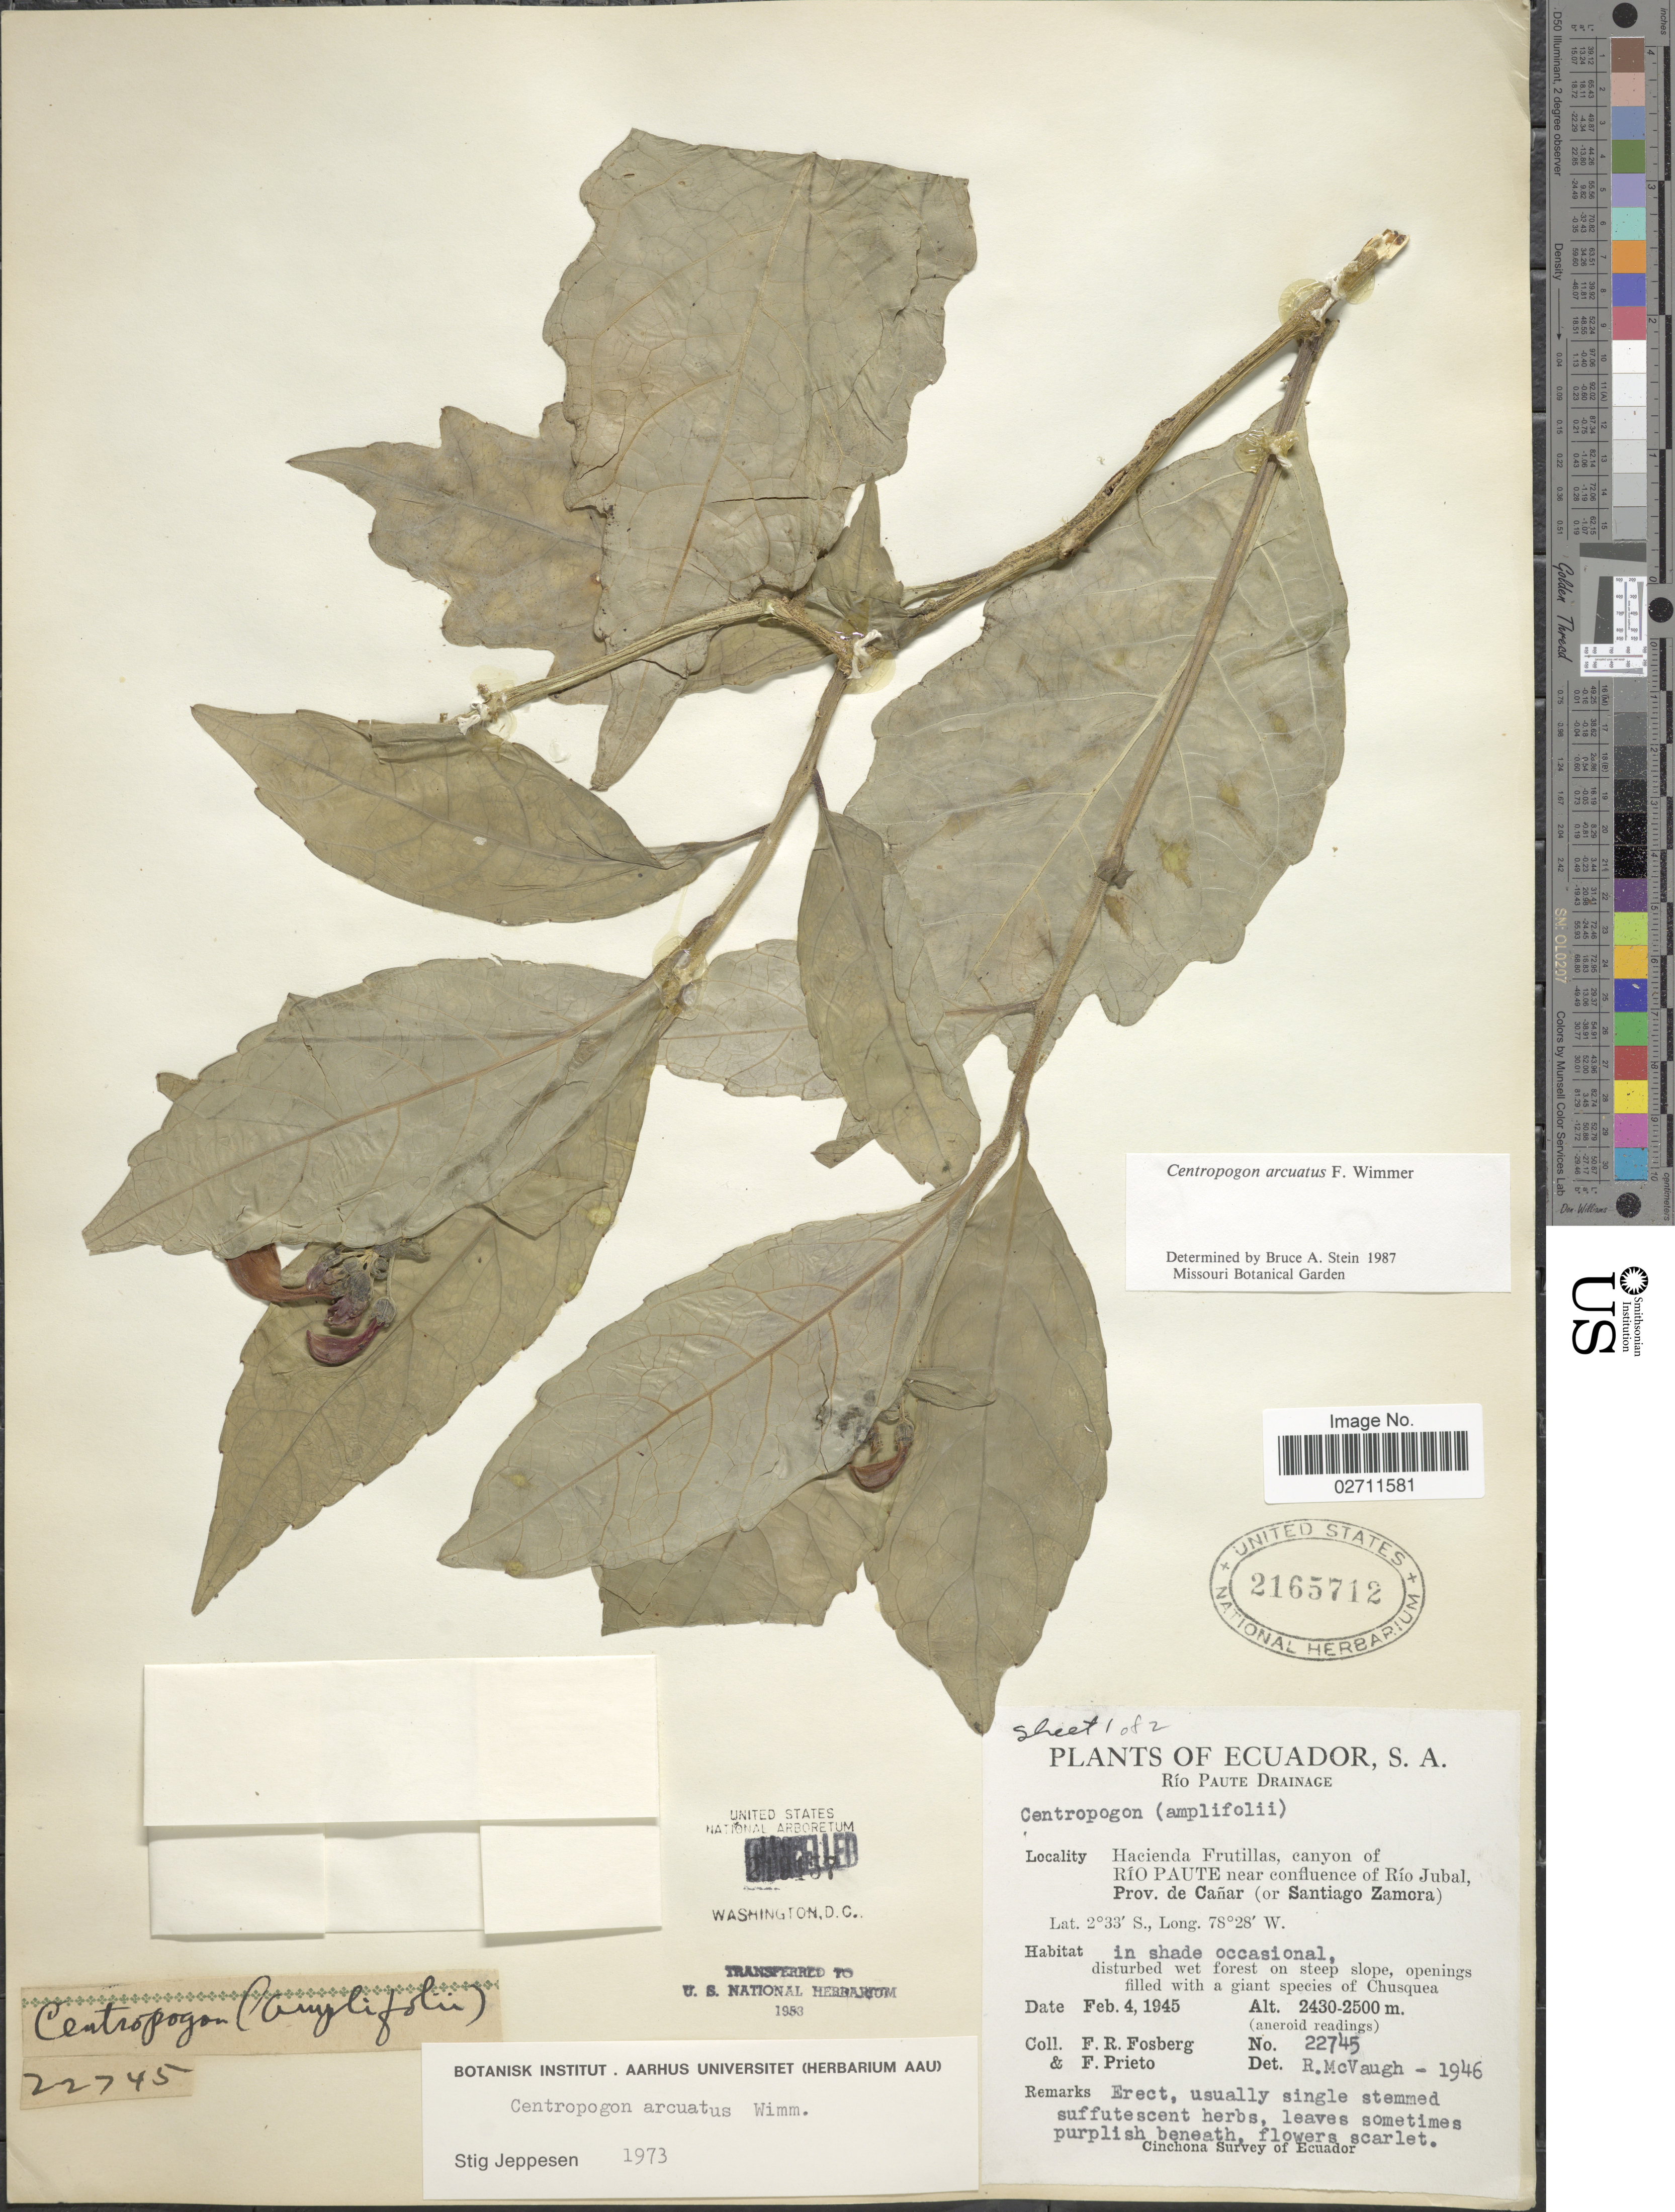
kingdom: Plantae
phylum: Tracheophyta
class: Magnoliopsida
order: Asterales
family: Campanulaceae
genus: Centropogon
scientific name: Centropogon arcuatus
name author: E. Wimm.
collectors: F. R. Fosberg & F. Prieto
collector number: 22745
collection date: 1945-02-04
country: Ecuador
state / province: Cañar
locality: S.A. Rio Paute Drainage. Hacienda Frutillas, canyon of Rio Paute near confluence of Rio Jubal (or Santiago Zamora)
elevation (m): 2430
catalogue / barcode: US 2165712